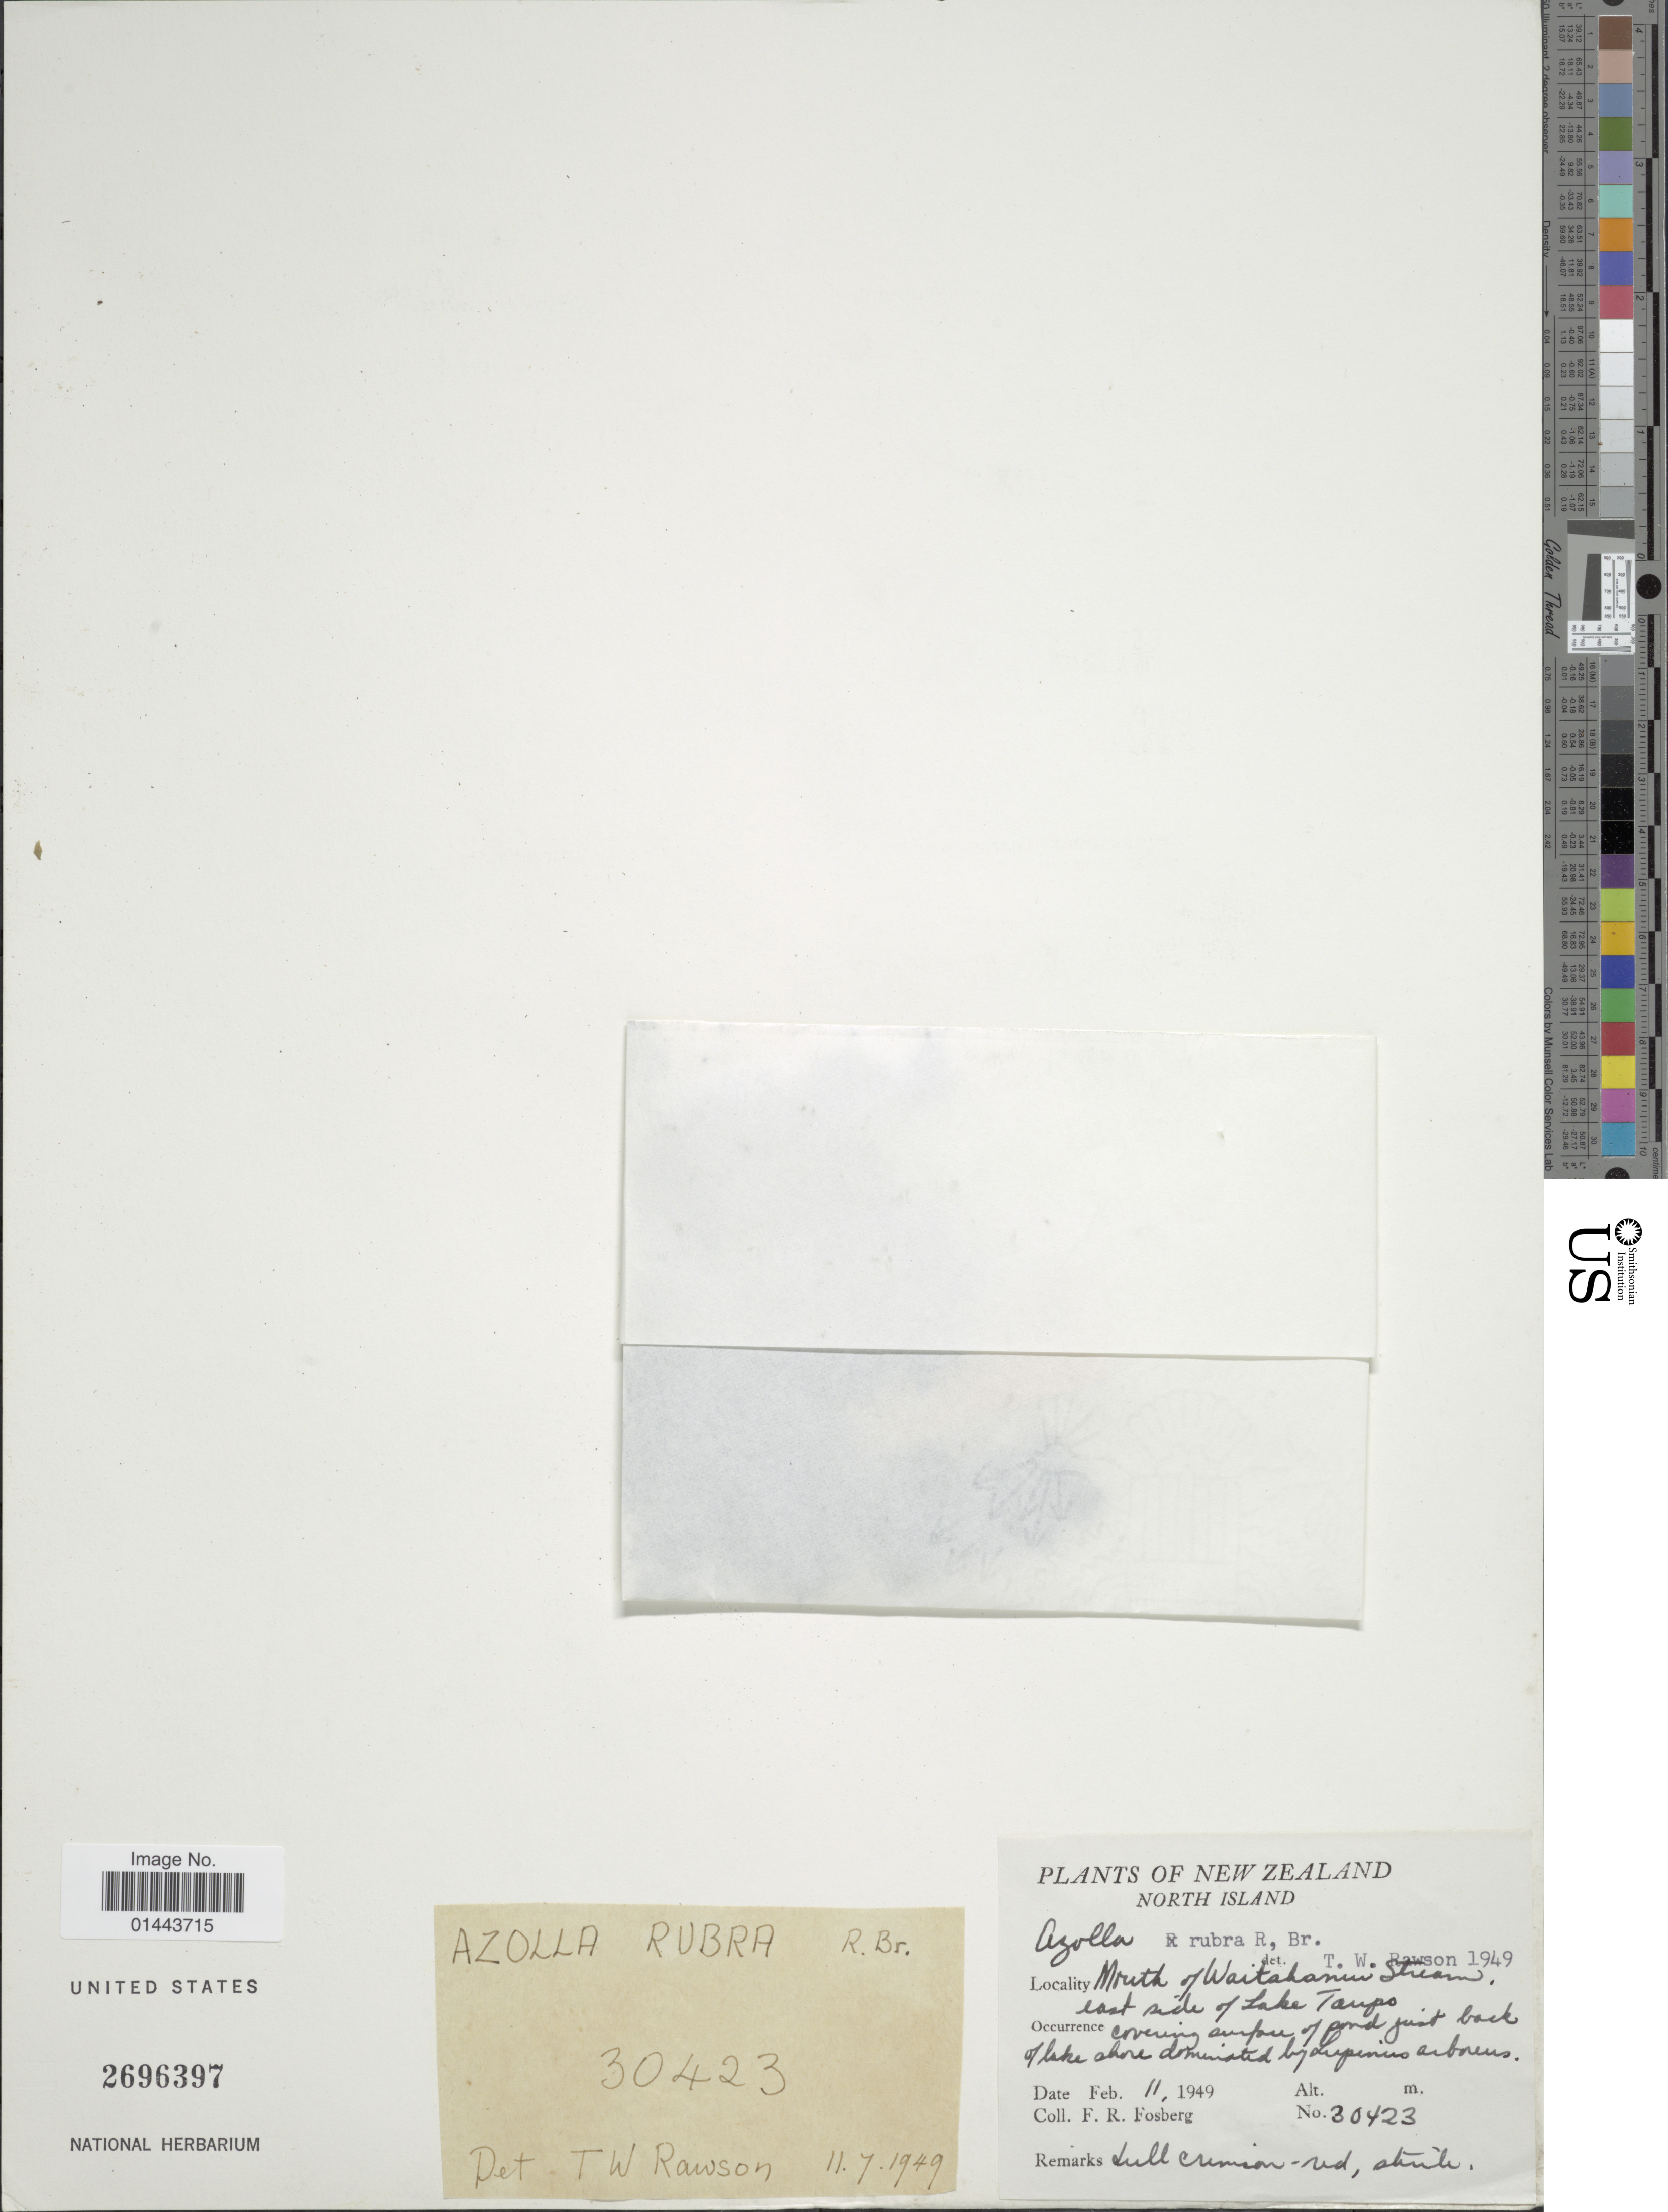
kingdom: Plantae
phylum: Tracheophyta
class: Polypodiopsida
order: Salviniales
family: Salviniaceae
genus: Azolla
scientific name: Azolla filiculoides var. rubra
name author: (R. Br.) Strasburger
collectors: F. R. Fosberg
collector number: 30423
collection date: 1949-07-11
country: New Zealand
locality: North Island, Mouth of Waitahanui Stream east side of lake Taupo covering surface of pond just back of lake above dominated by Lupinus arboreus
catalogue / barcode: US 2696397